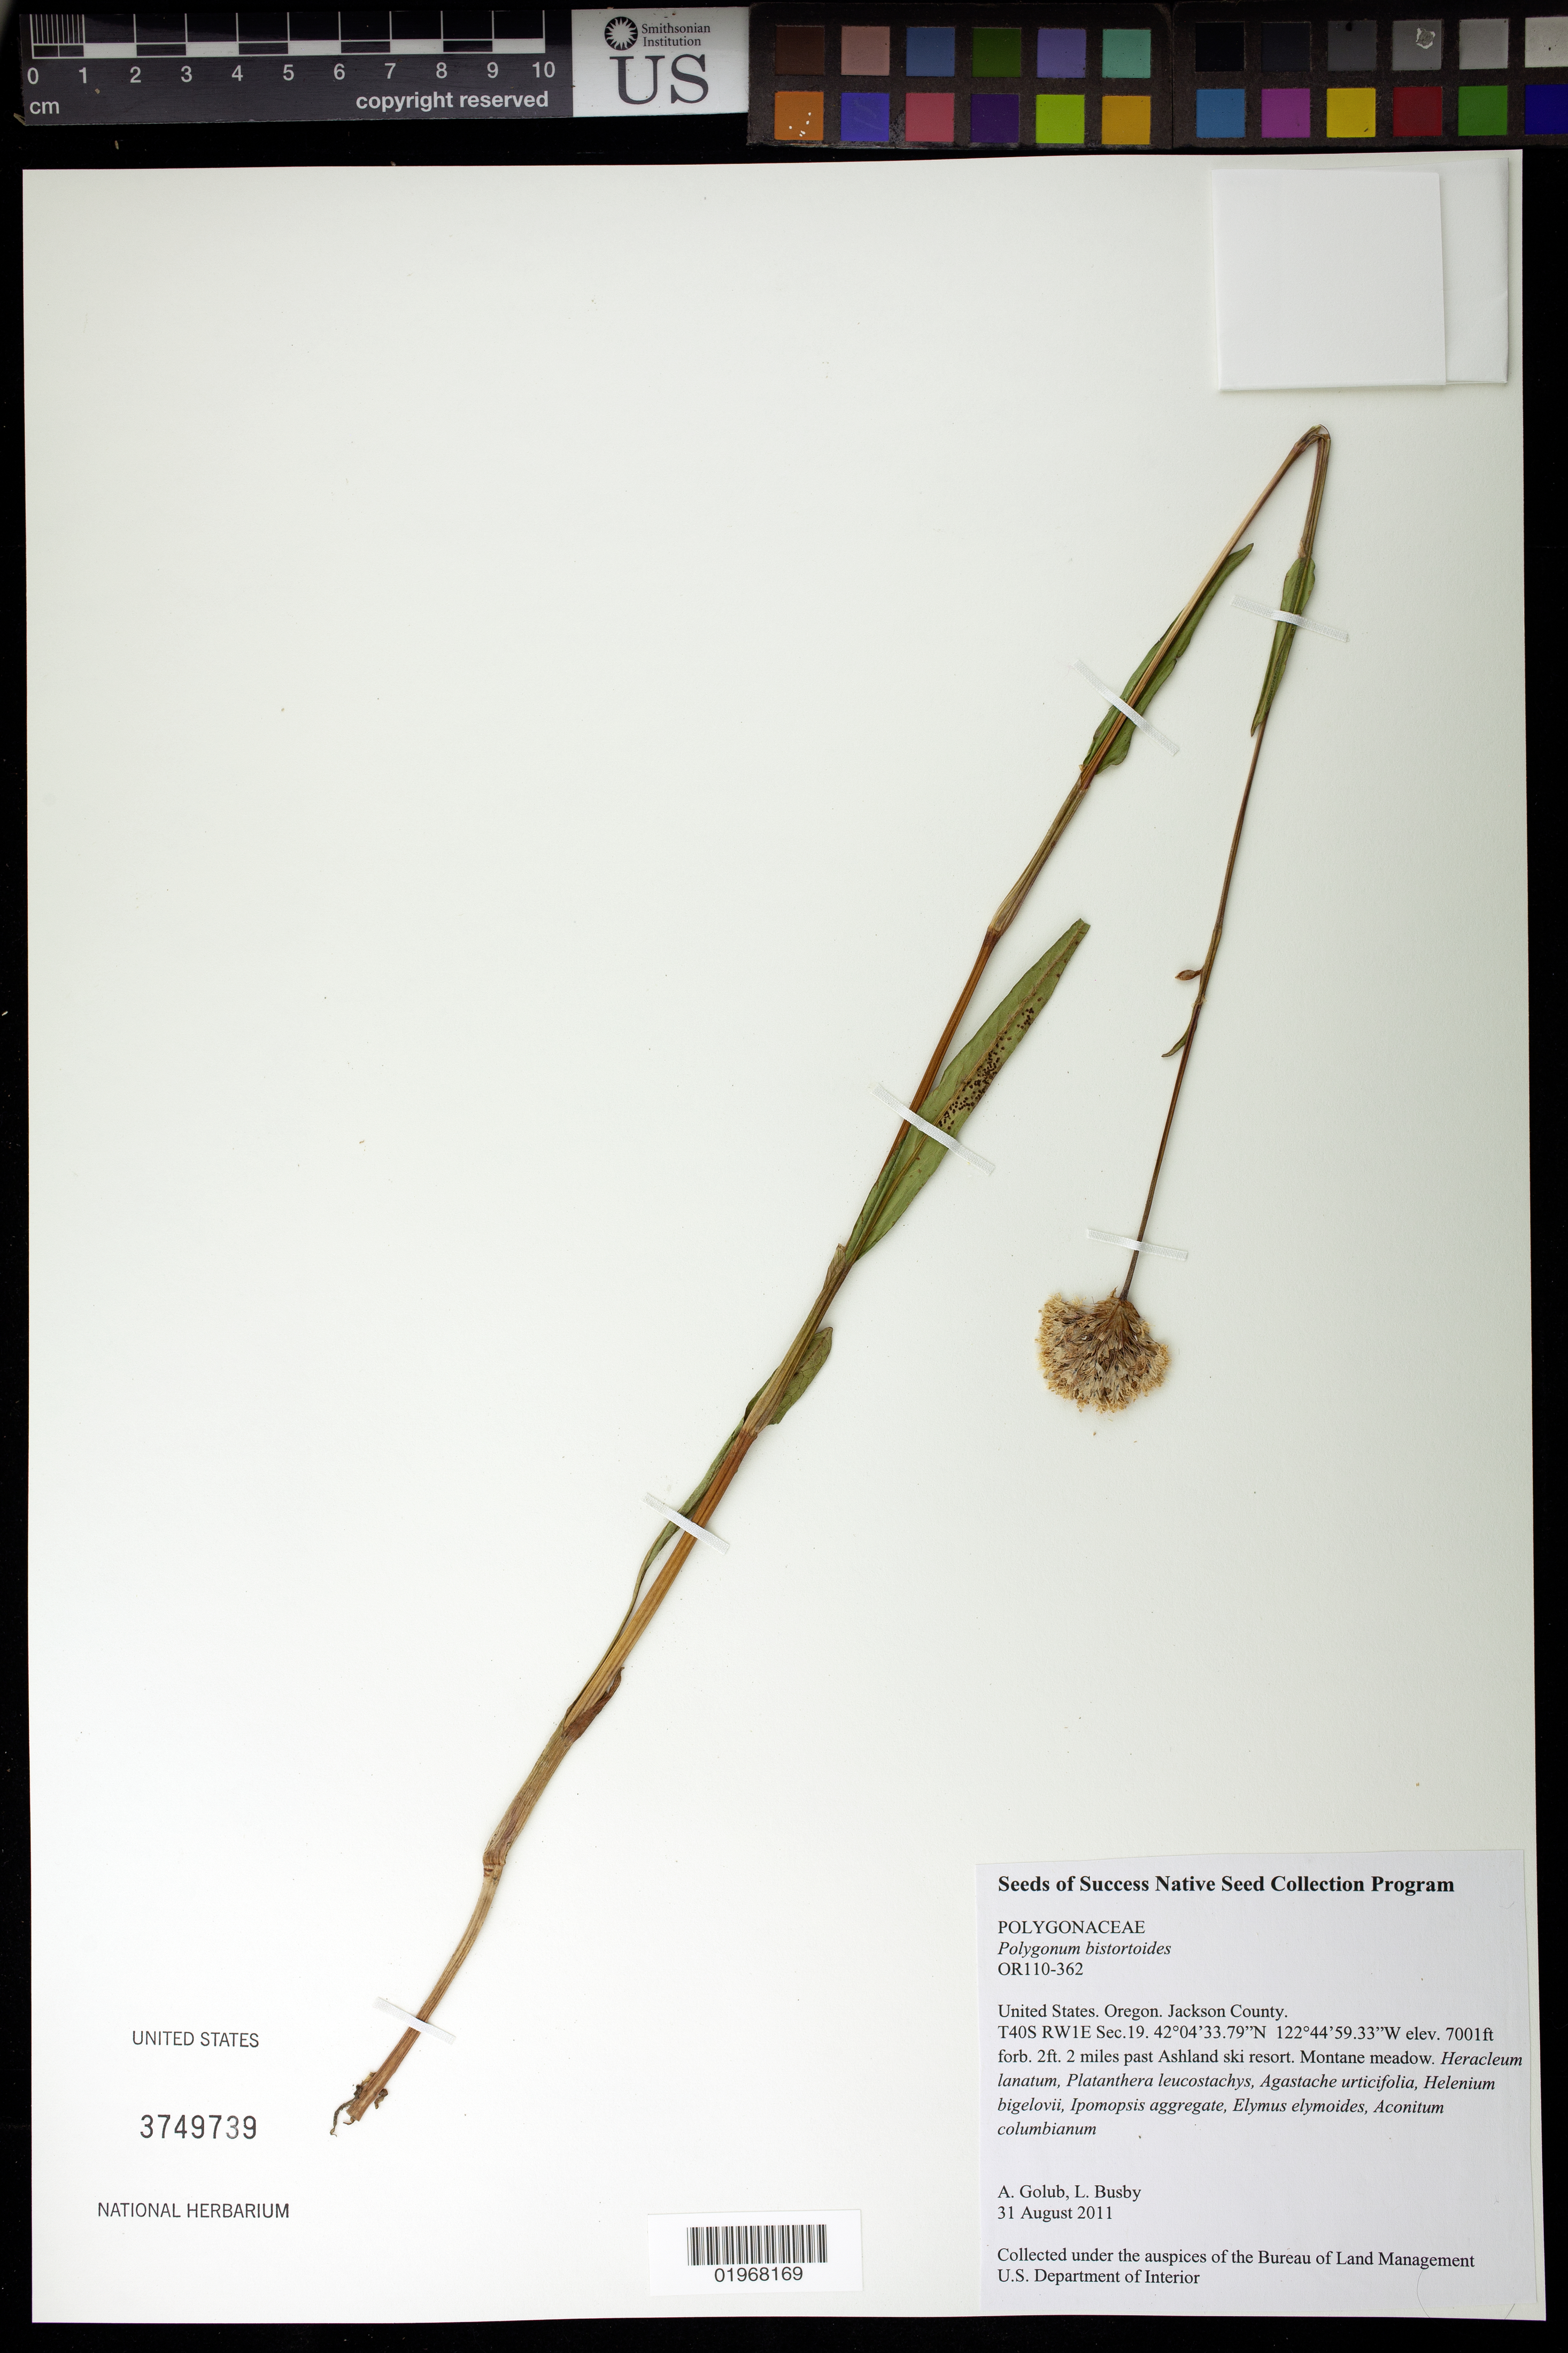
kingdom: Plantae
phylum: Tracheophyta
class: Magnoliopsida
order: Caryophyllales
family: Polygonaceae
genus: Polygonum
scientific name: Polygonum bistortoides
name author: Pursh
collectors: A. Golub & L. Busby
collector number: OR110-362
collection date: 2011-08-31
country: United States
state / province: Oregon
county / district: Jackson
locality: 2 mi. past Ashland ski resort. T40S RW1E Sec 19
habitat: Montane meadow.With Heracleum lanatum, Helenium bigelovii, Elymus elymoides, ect.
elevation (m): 2134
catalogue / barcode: US 3749739